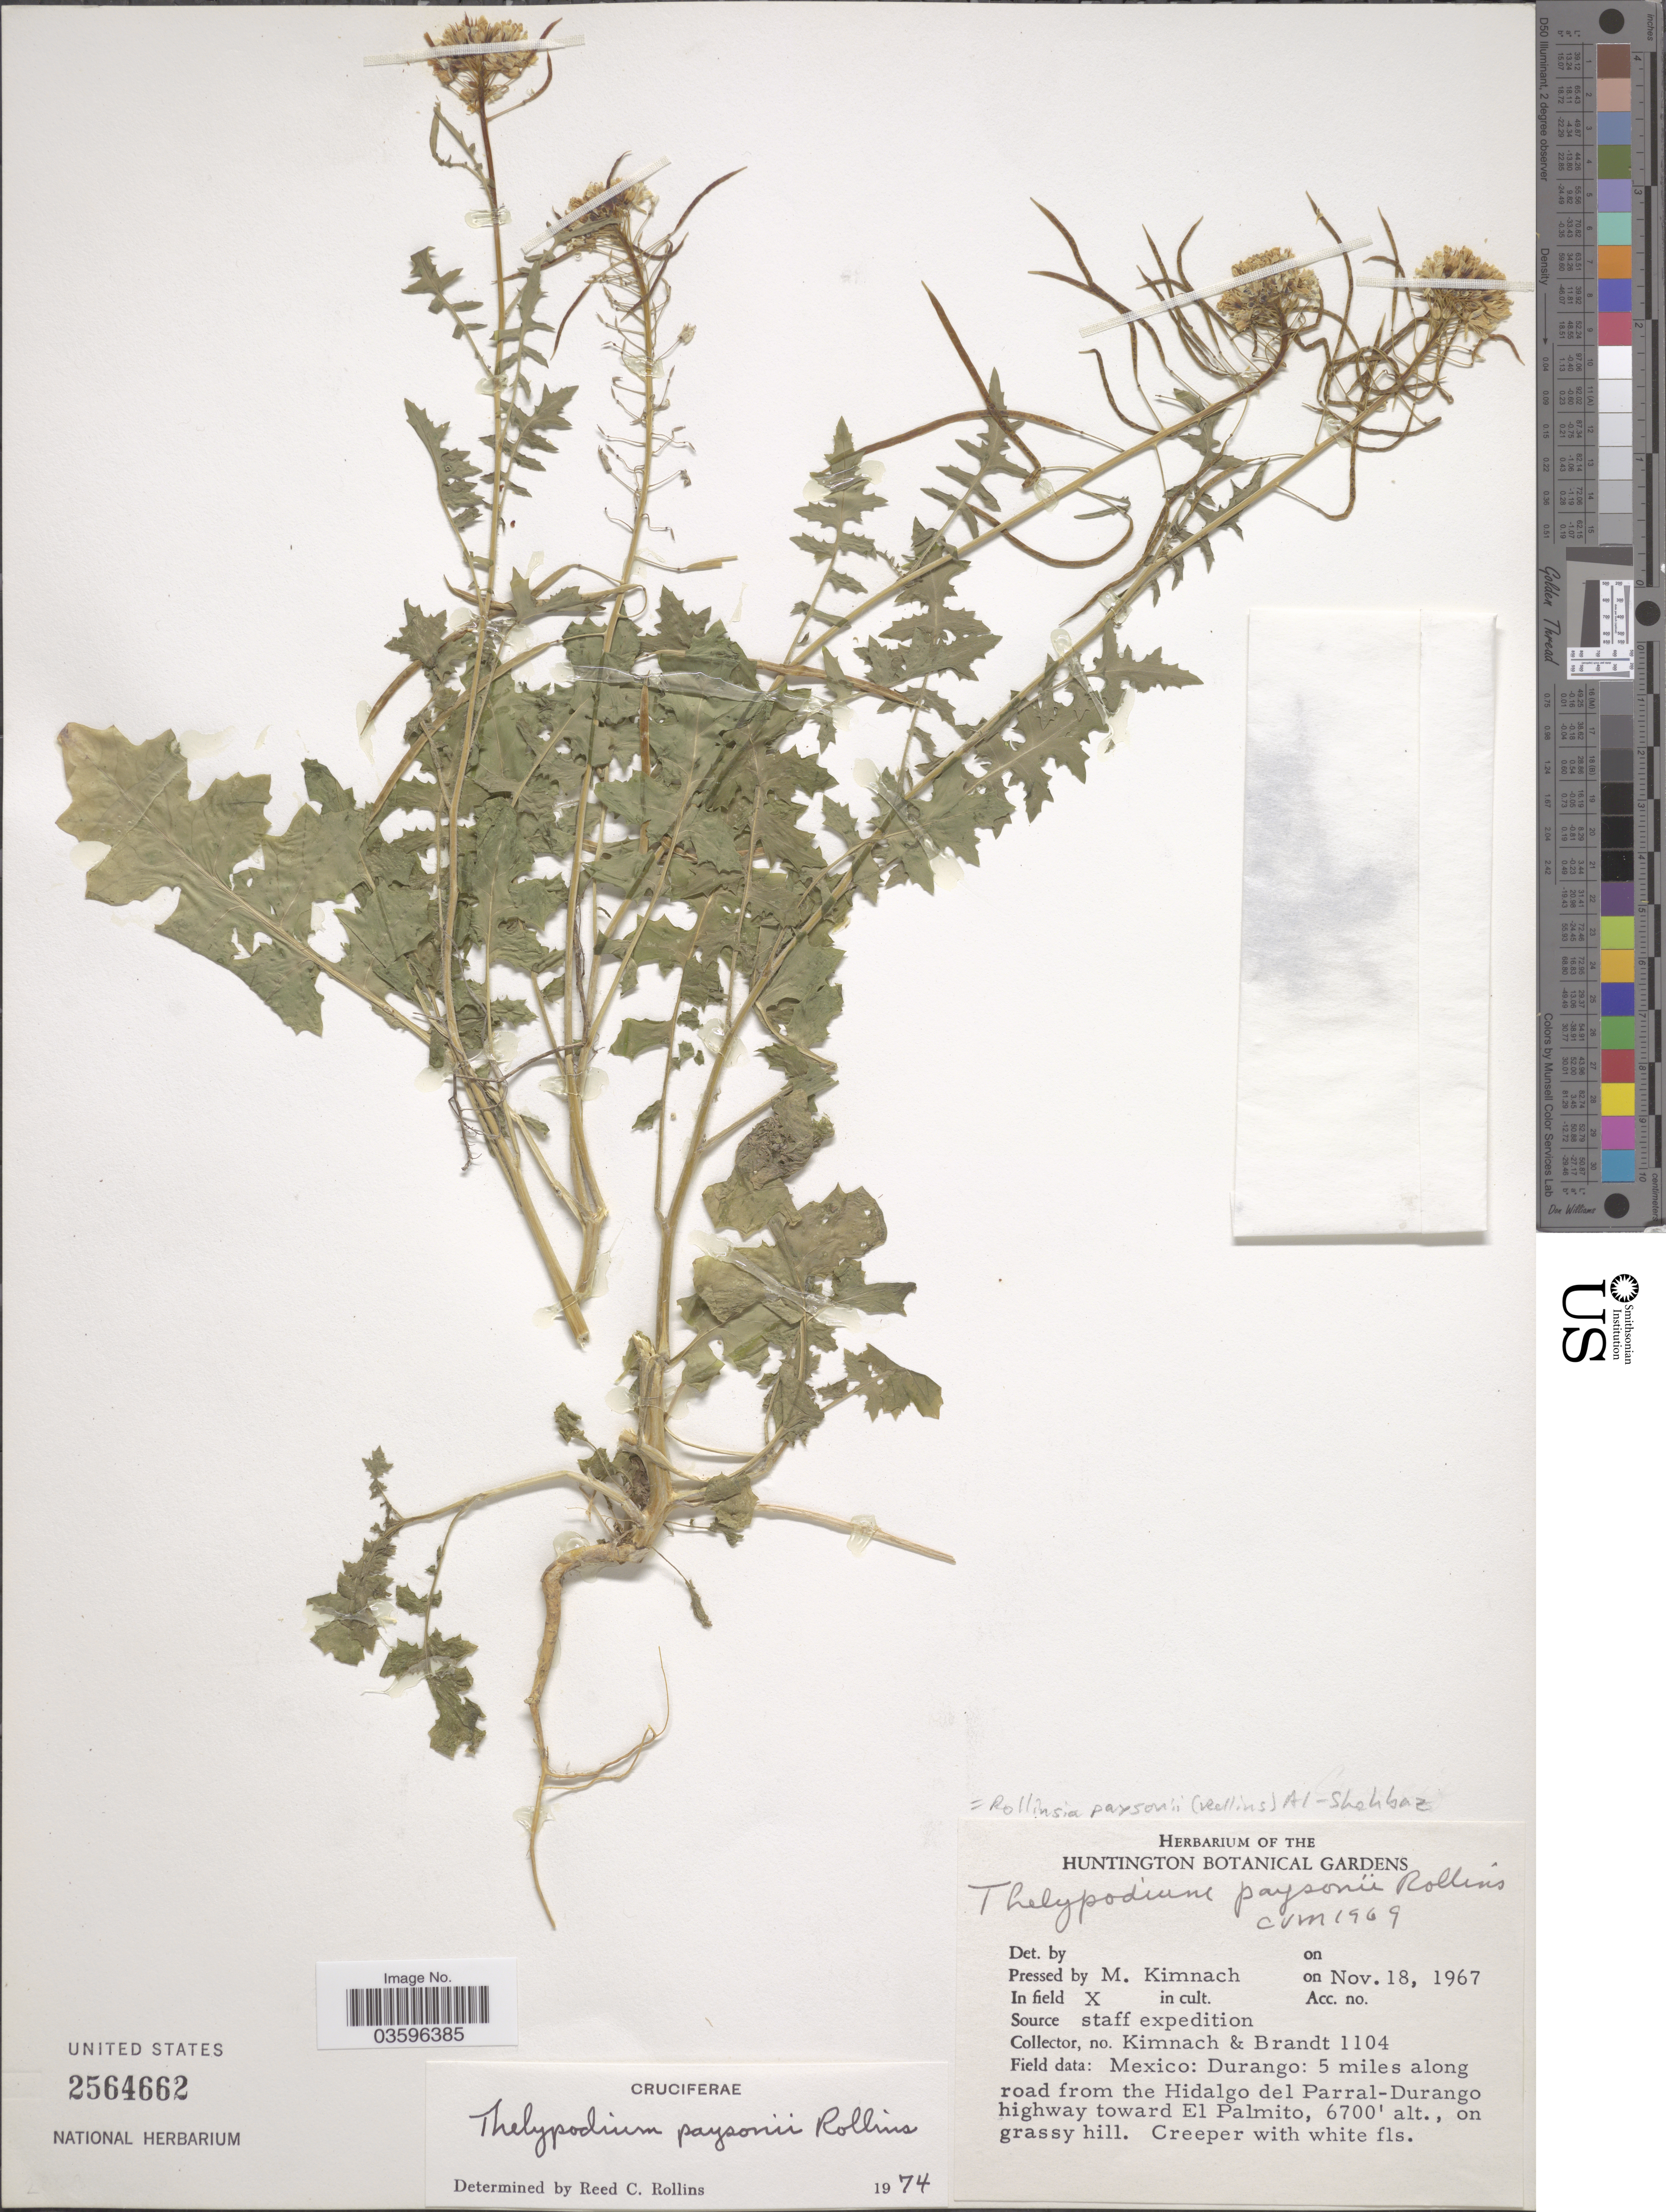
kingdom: Plantae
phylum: Tracheophyta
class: Magnoliopsida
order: Brassicales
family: Brassicaceae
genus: Rollinsia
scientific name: Rollinsia paysonii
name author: (Rollins) Al-Shehbaz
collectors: M. W. Kimnach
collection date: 1967-11-18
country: United States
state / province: California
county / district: Los Angeles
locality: Huntington Botanical Gardens.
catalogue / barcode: US 2564662